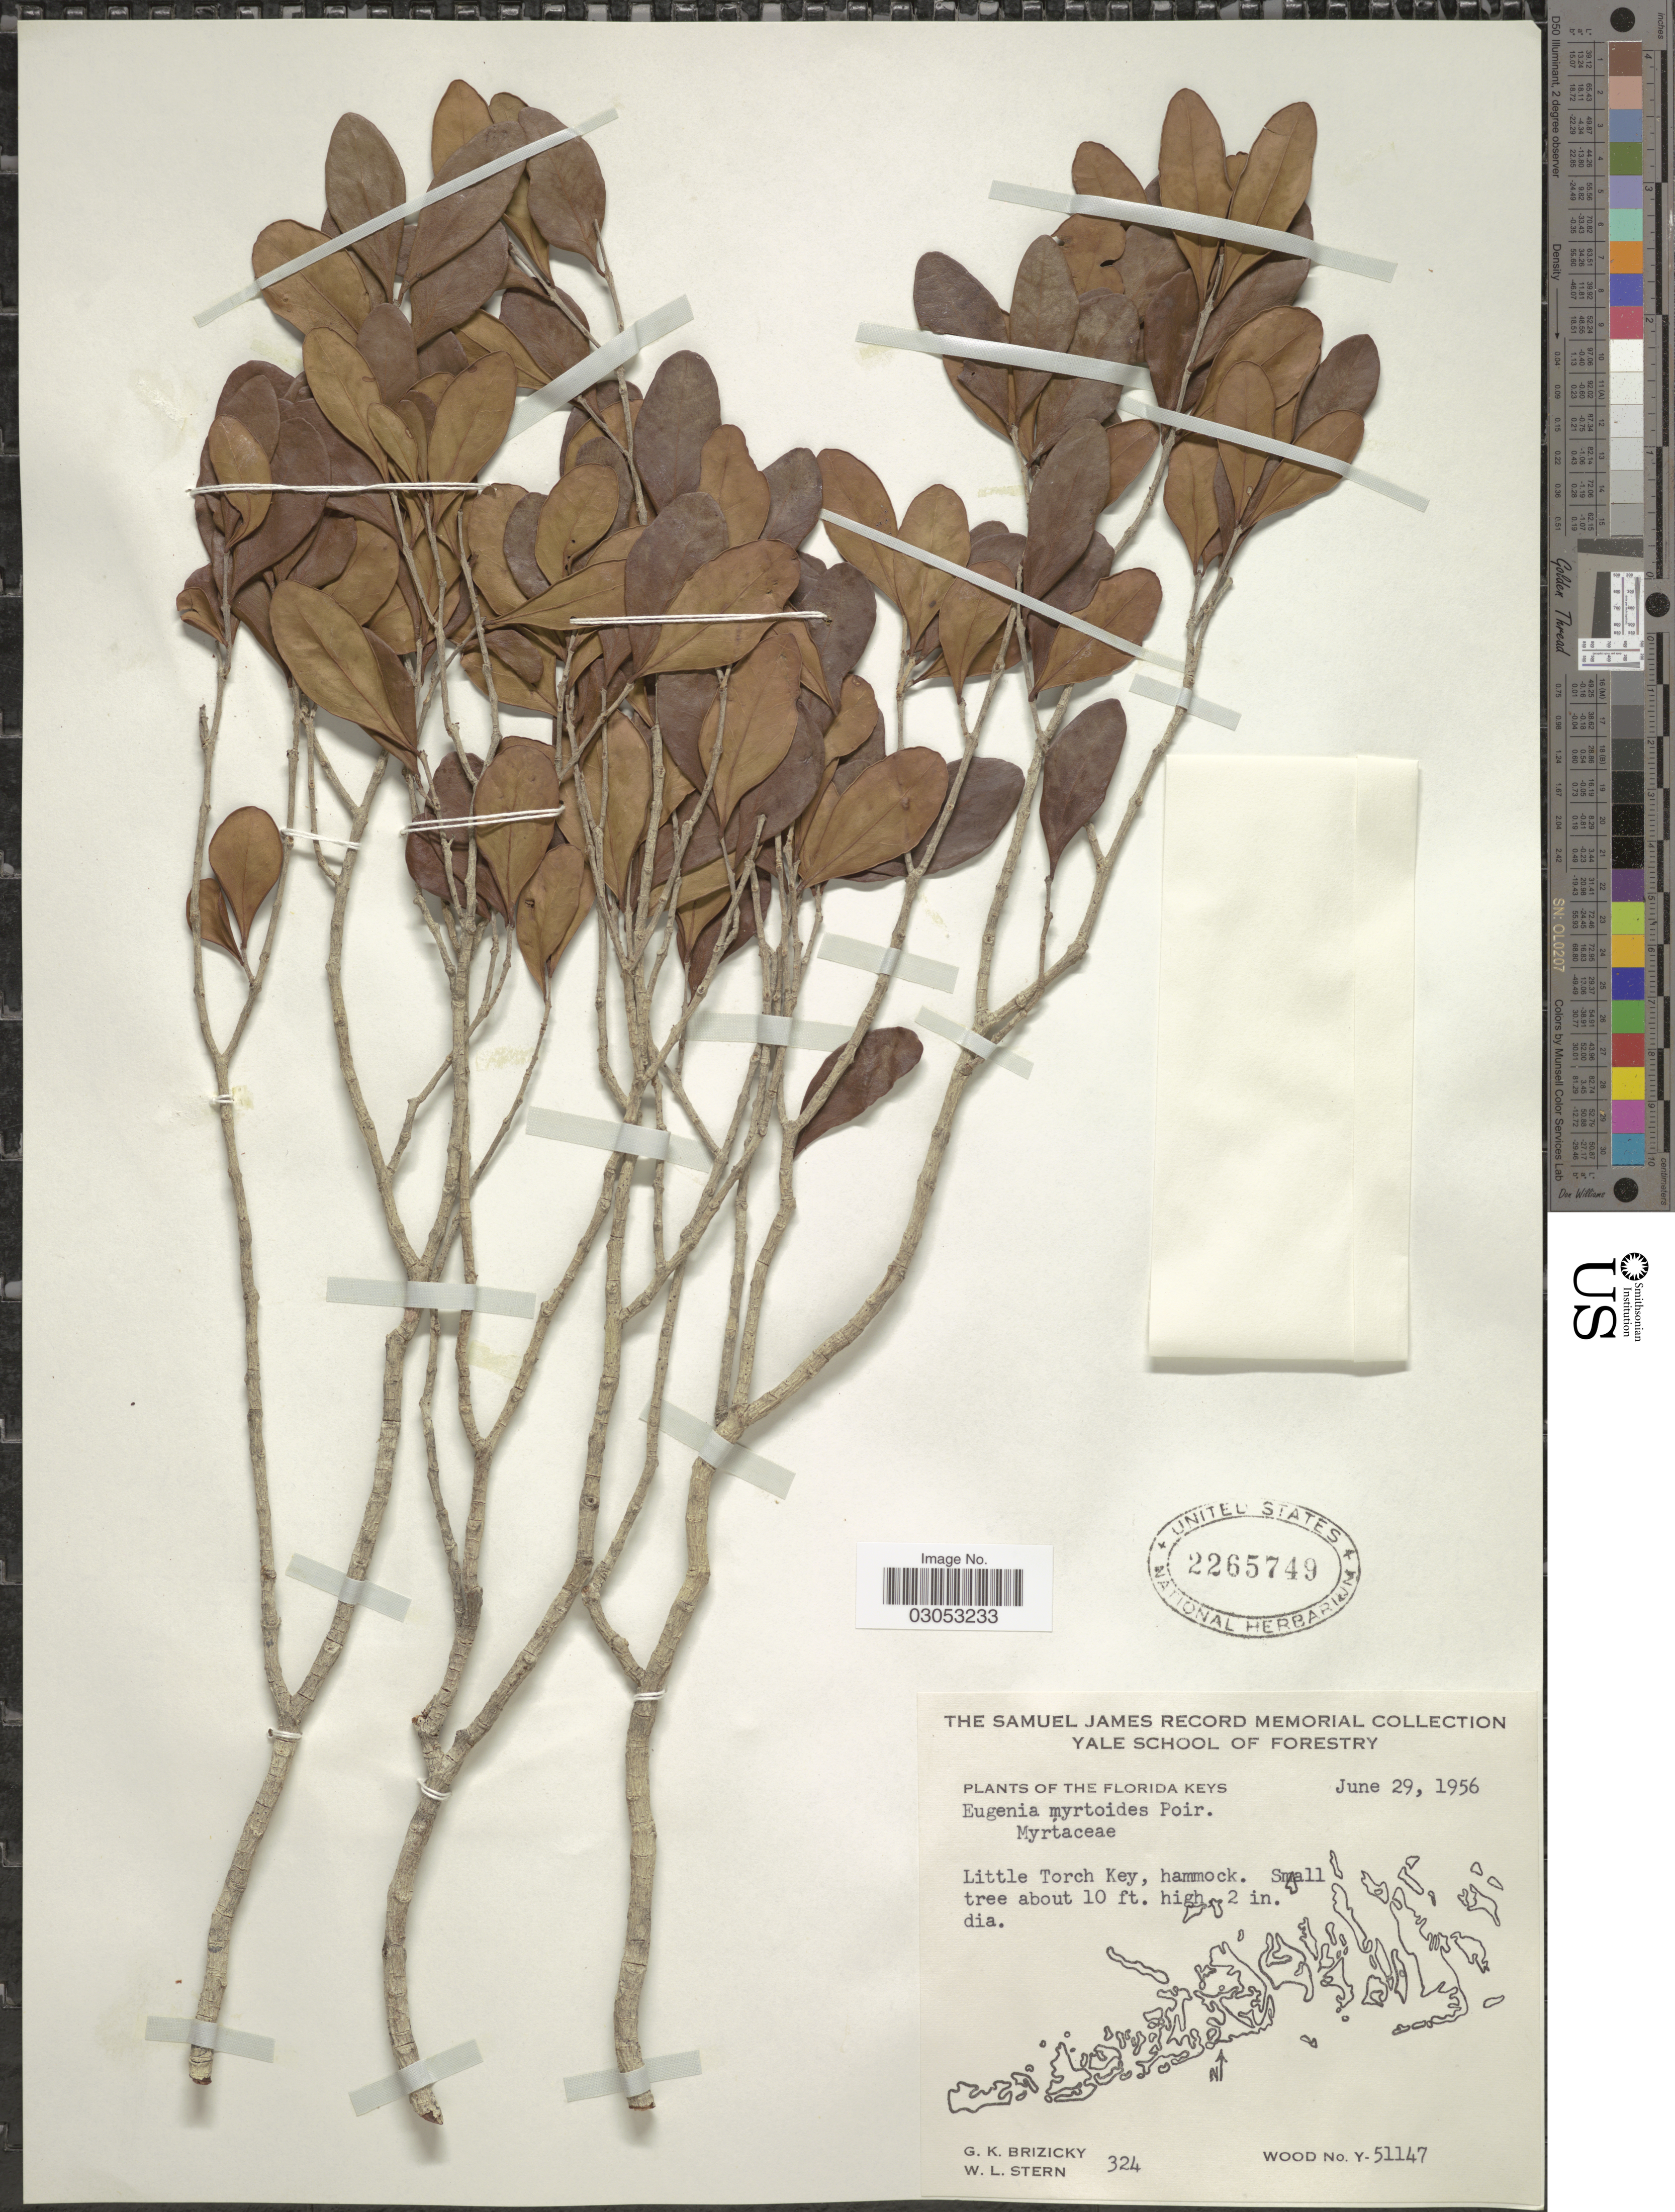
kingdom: Plantae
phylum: Tracheophyta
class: Magnoliopsida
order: Myrtales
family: Myrtaceae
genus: Eugenia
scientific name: Eugenia foetida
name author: Pers.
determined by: Strong, Mark T., (BOT), Smithsonian Institution - National Museum of Natural History (UNITED STATES)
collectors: G. K. Brizicky & W. L. Stern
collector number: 324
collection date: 1956-06-29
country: United States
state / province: Florida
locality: The Florida Keys, Little Torch Key, hammock.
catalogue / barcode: US 2265749